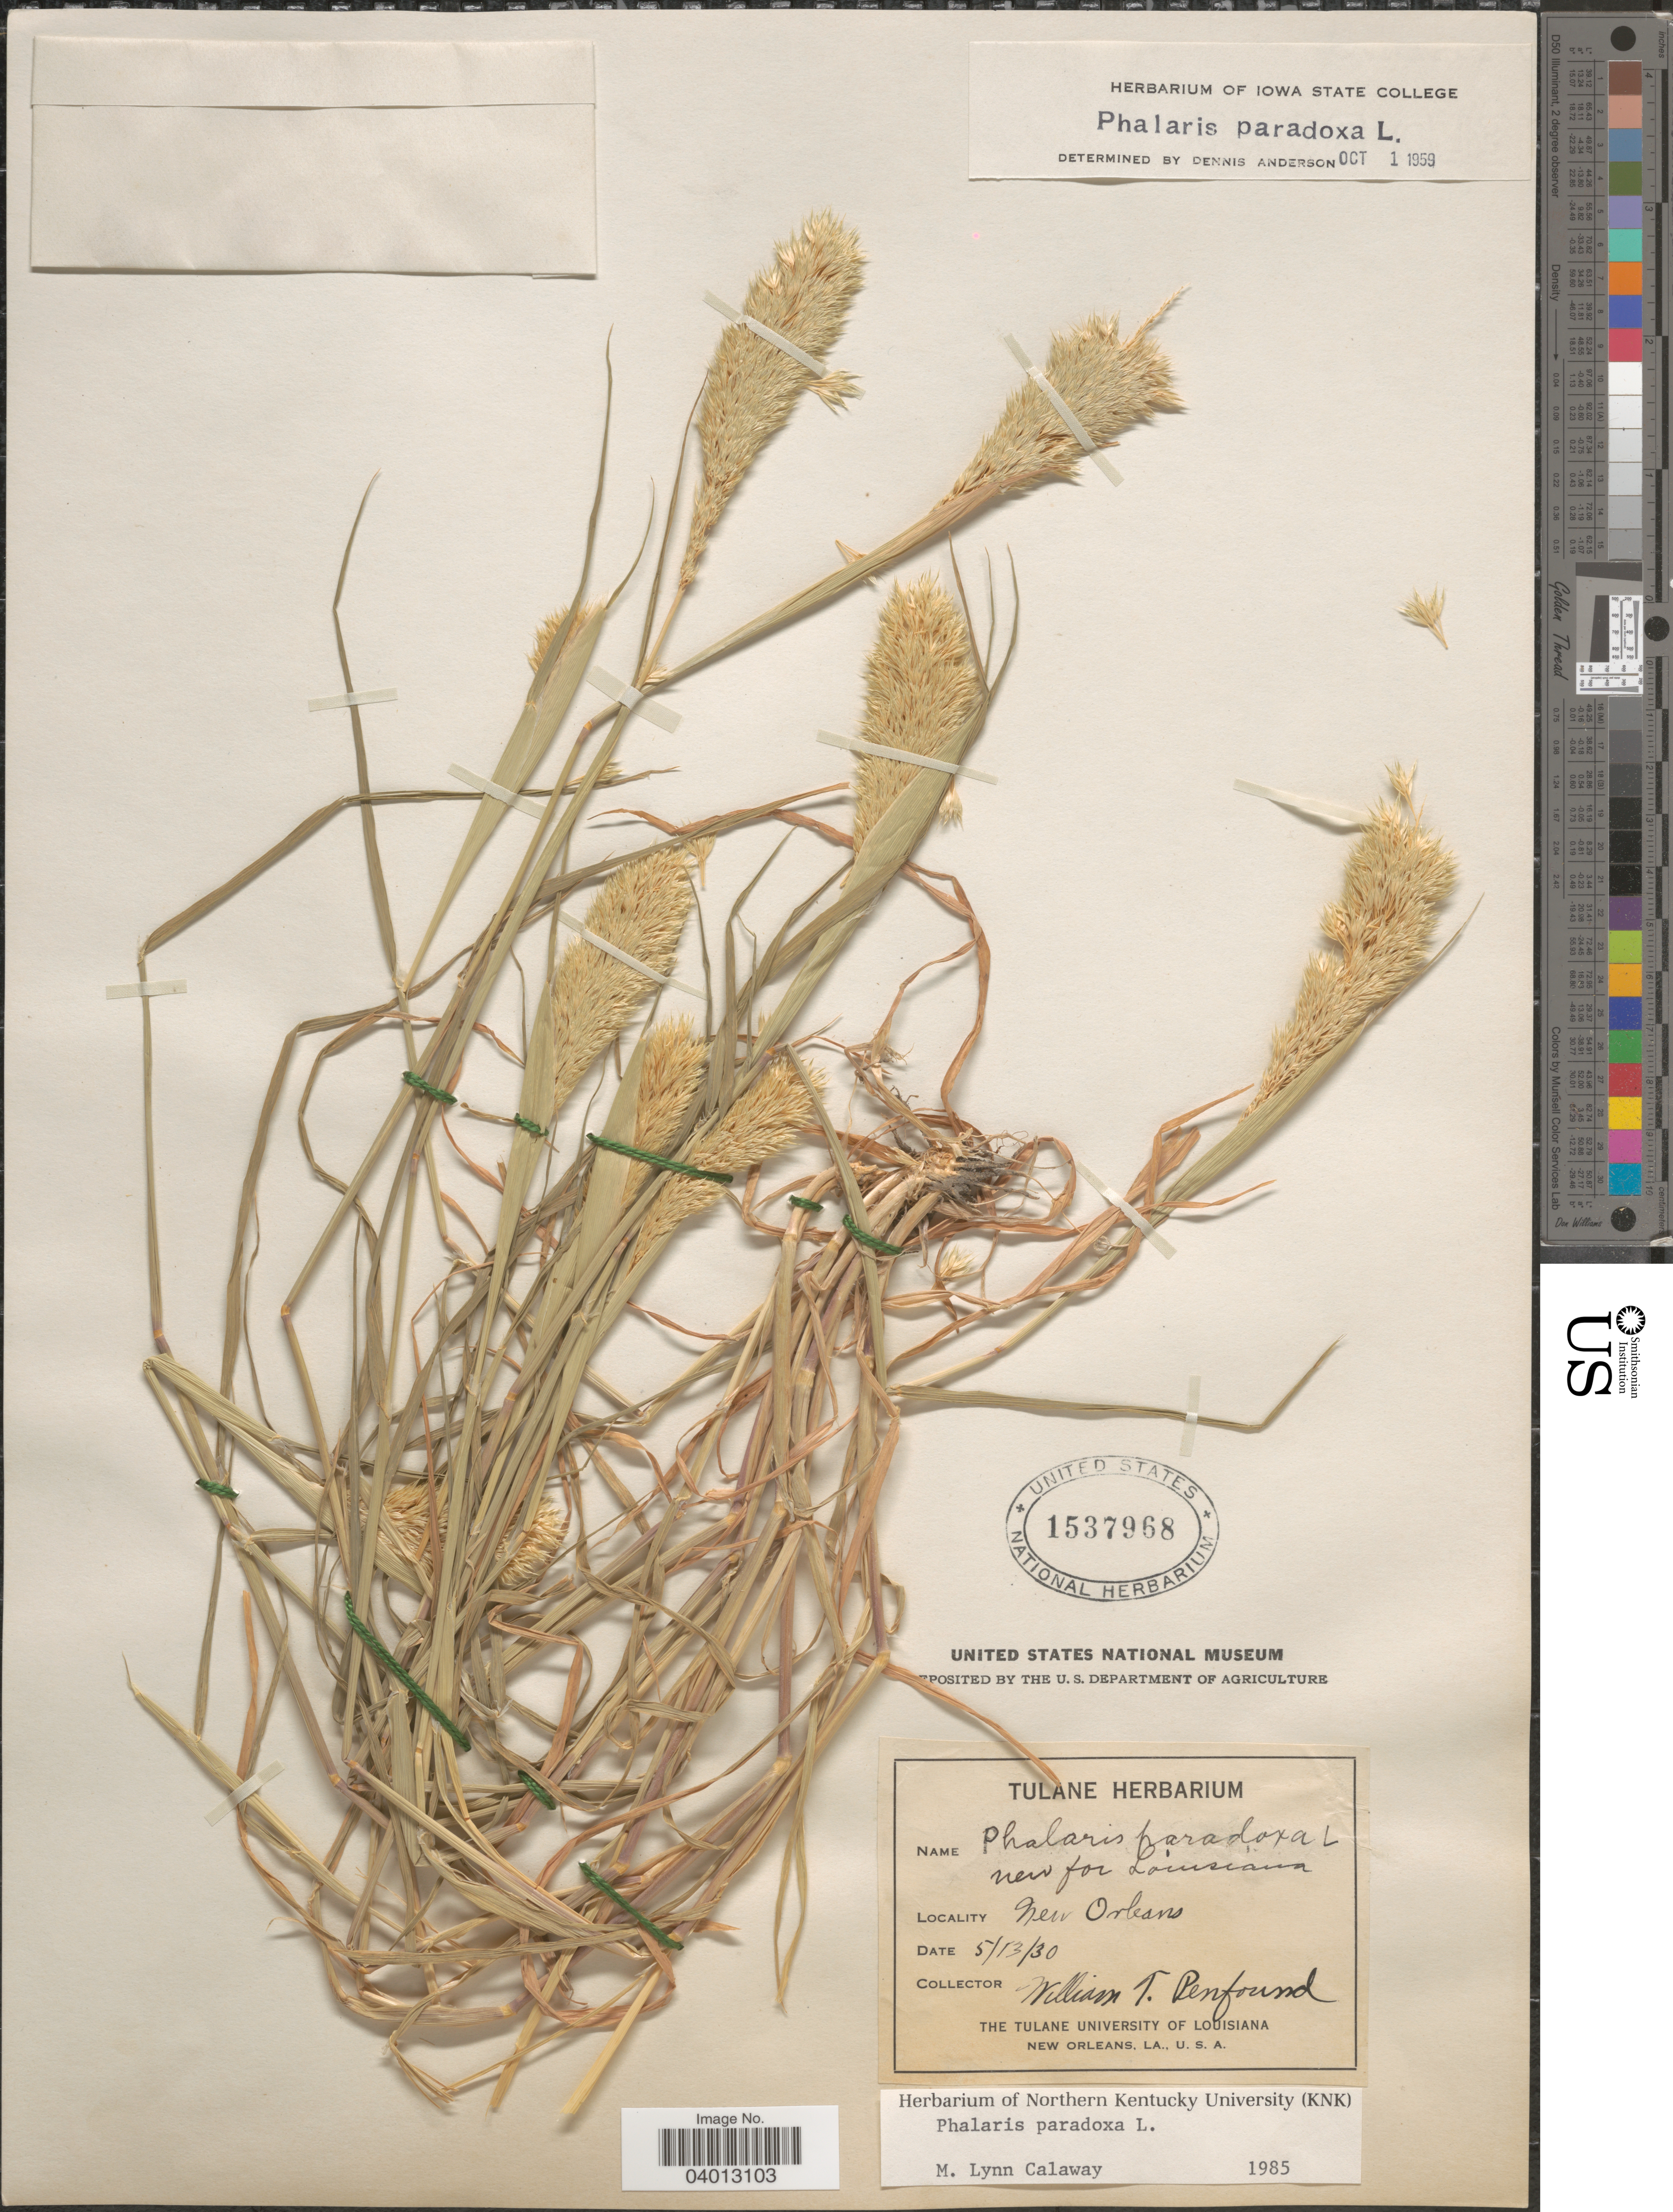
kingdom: Plantae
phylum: Tracheophyta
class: Liliopsida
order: Poales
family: Poaceae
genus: Phalaris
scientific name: Phalaris paradoxa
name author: L.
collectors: W. Penfound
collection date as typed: Transcribed d/m/y: 13/5/30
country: United States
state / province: Louisiana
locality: New Orleans.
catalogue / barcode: US 1537968